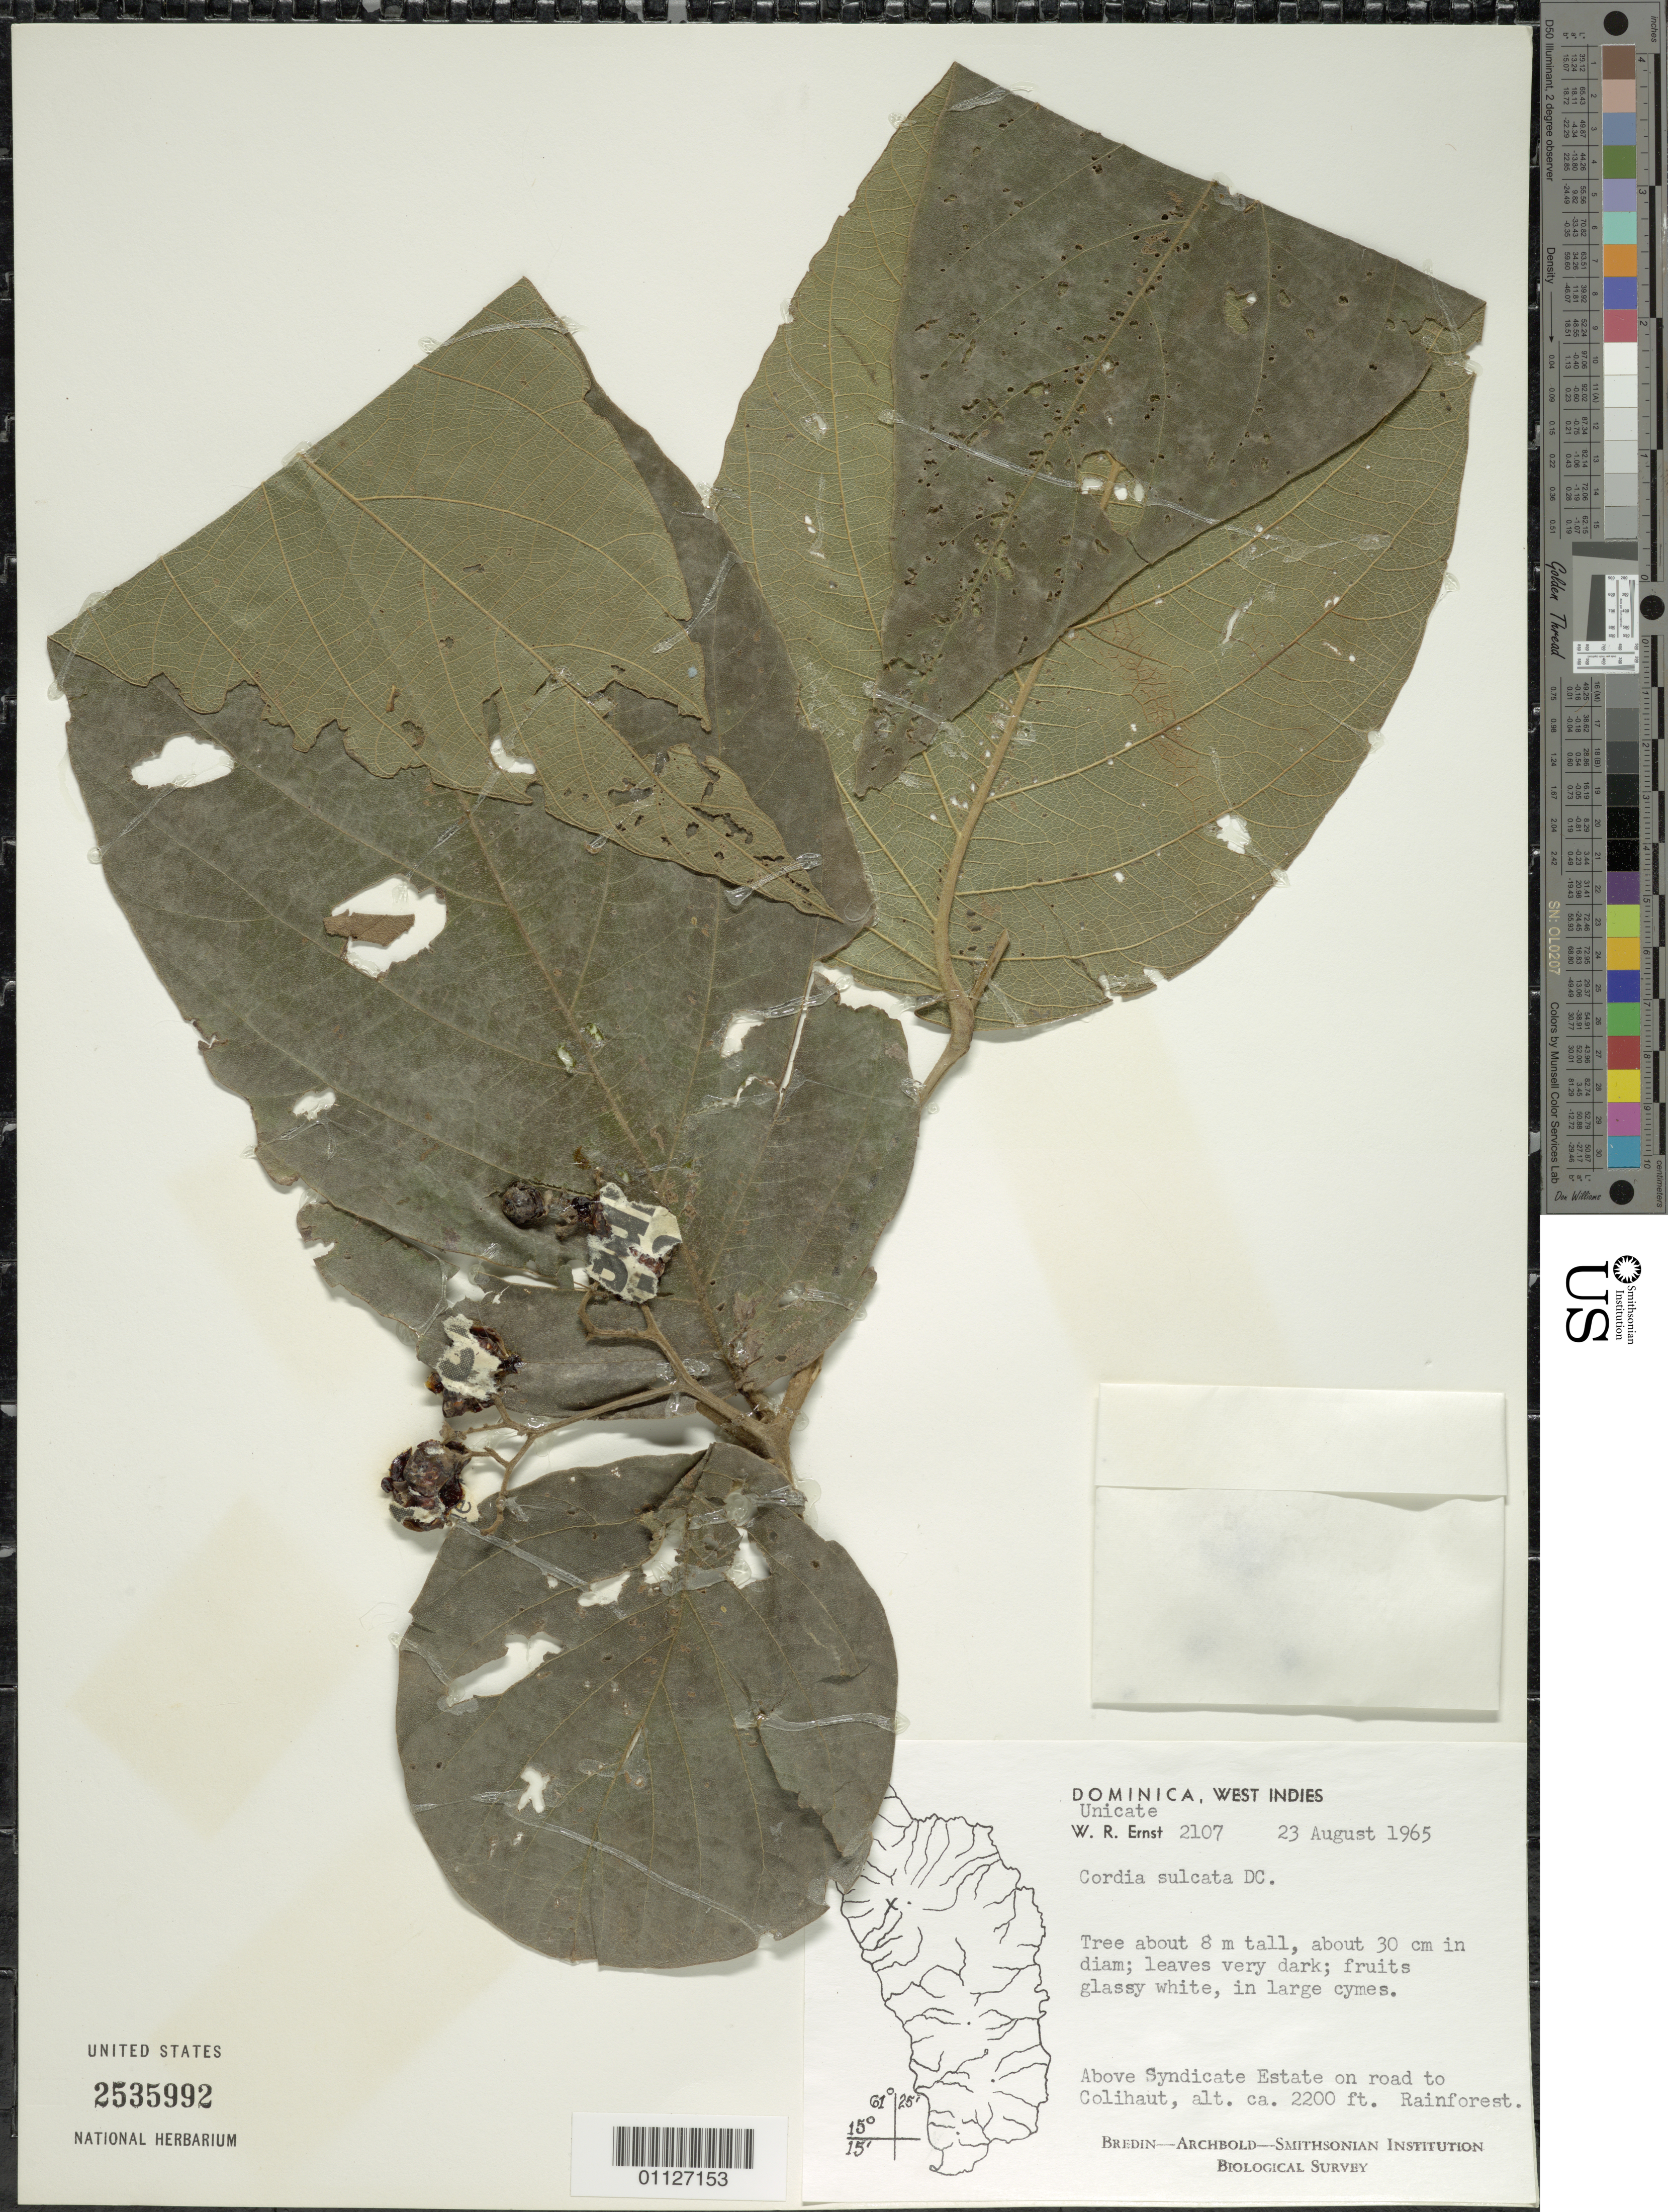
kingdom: Plantae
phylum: Tracheophyta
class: Magnoliopsida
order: Boraginales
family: Cordiaceae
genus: Cordia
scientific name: Cordia sulcata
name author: DC.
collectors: W. R. Ernst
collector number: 2107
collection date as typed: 23 Aug 1965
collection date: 1965-08-23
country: Dominica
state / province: St. Peter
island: Dominica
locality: Above Syndicate Estate on road to Colihaut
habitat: rainforest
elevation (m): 671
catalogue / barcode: US 2535992